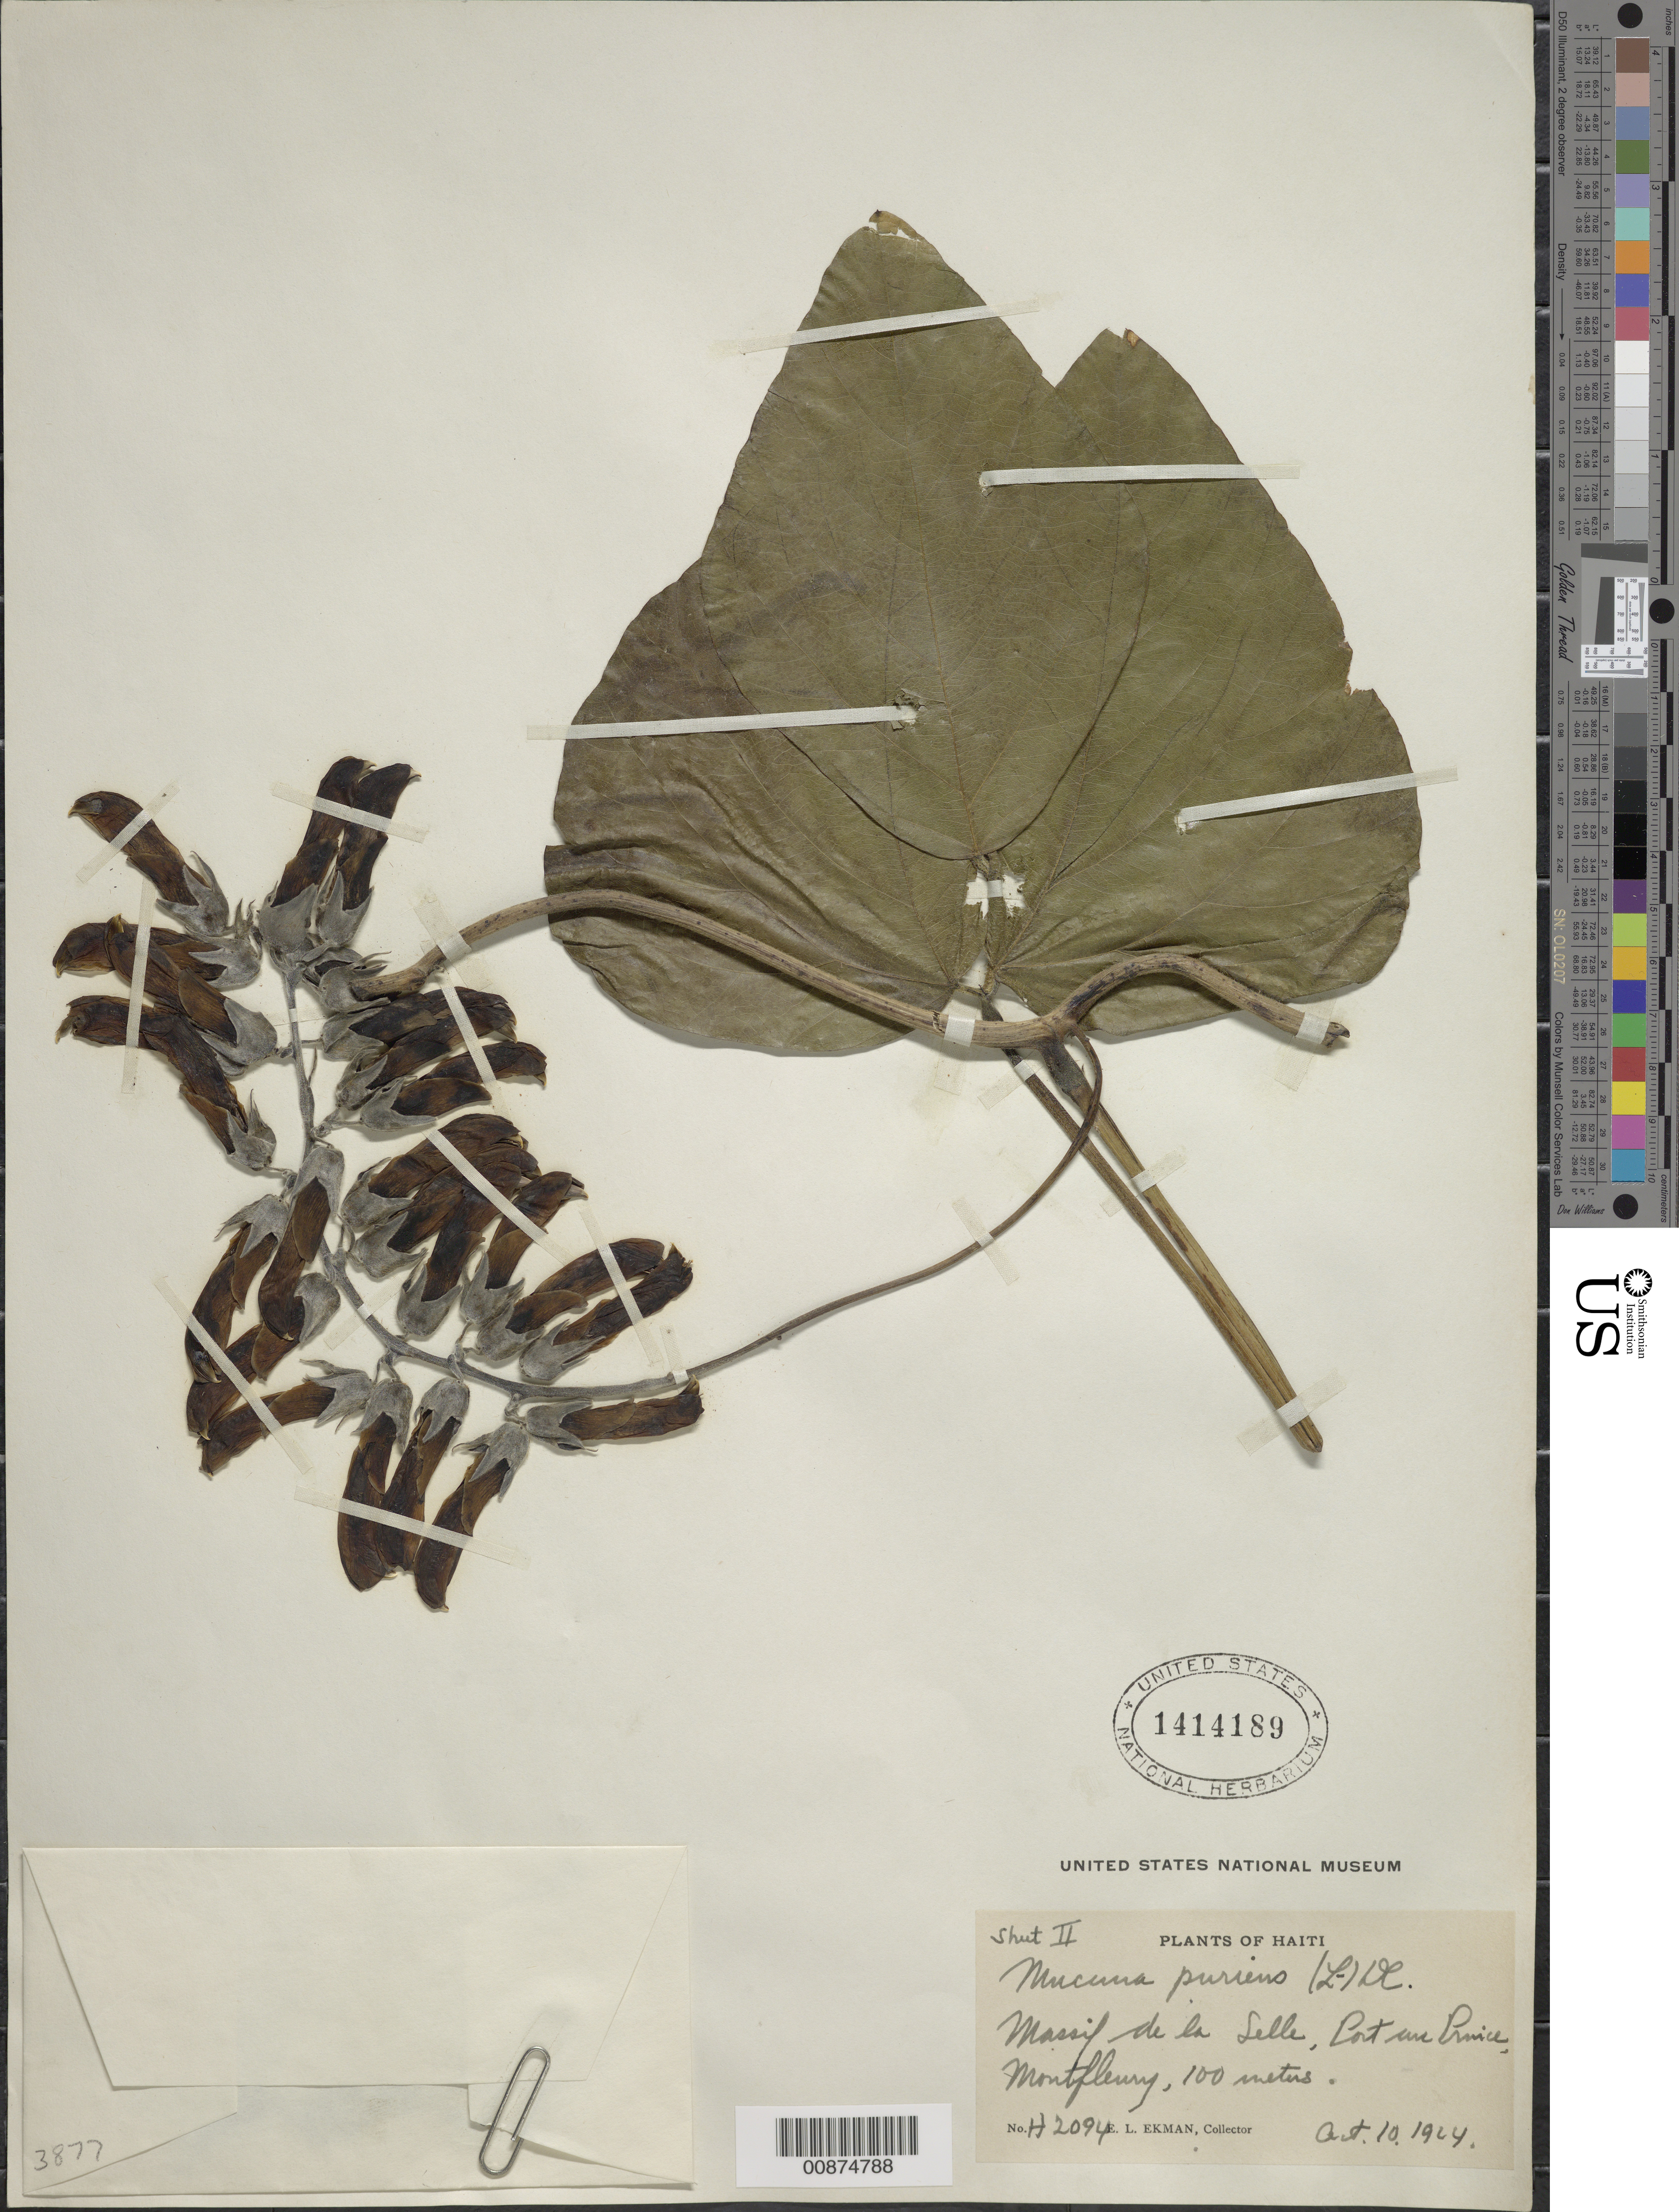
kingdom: Plantae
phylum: Tracheophyta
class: Magnoliopsida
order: Fabales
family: Fabaceae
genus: Mucuna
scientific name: Mucuna pruriens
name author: (L.) DC.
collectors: E. L. Ekman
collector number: H 2094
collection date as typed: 08 Oct 1924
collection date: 1924-10-08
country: Haiti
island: Hispaniola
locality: Massif de la Selle, Port-au-Prince, Montfleury.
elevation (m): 100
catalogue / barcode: US 1414189